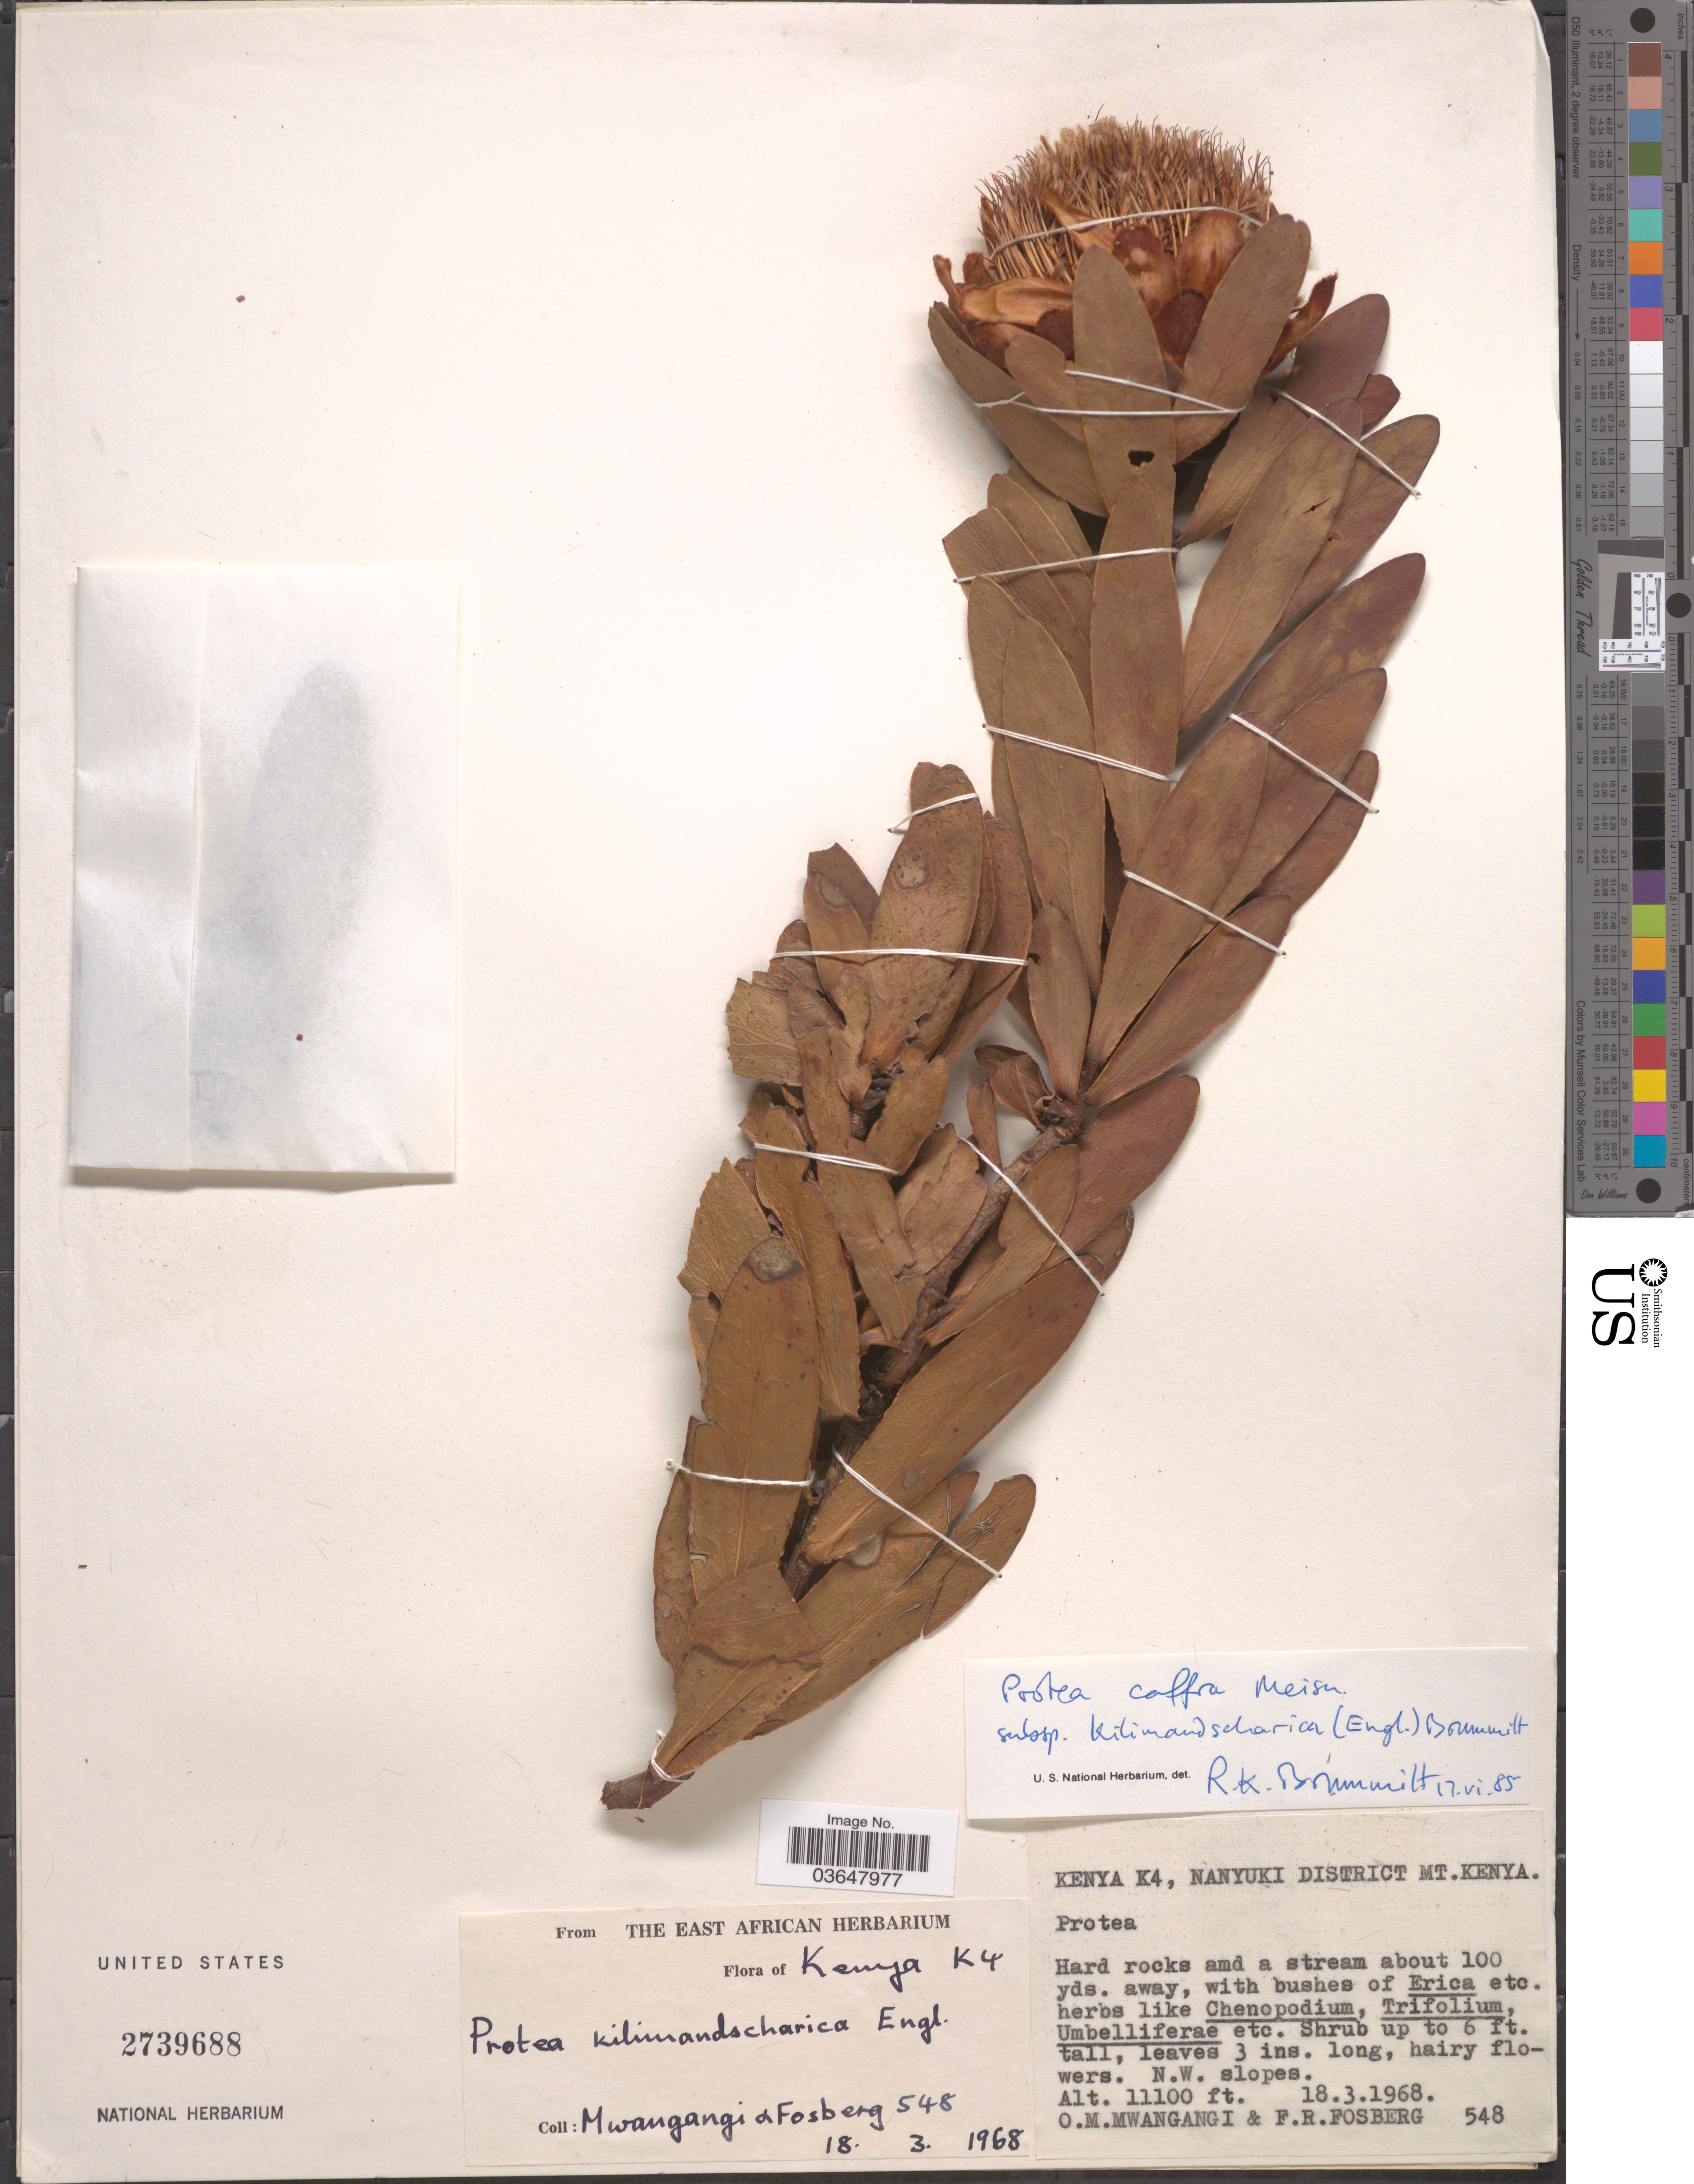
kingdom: Plantae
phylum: Tracheophyta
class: Magnoliopsida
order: Proteales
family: Proteaceae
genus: Protea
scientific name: Protea caffra subsp. kilamandscharica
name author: (Engl.) Chisumpa & Brummitt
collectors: O. M. Mwangangi & F. R. Fosberg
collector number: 548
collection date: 1968-03-18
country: Kenya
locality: K4, Nanyuki District Mt. Kenya. N.W. slopes.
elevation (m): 3383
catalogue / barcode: US 2739688